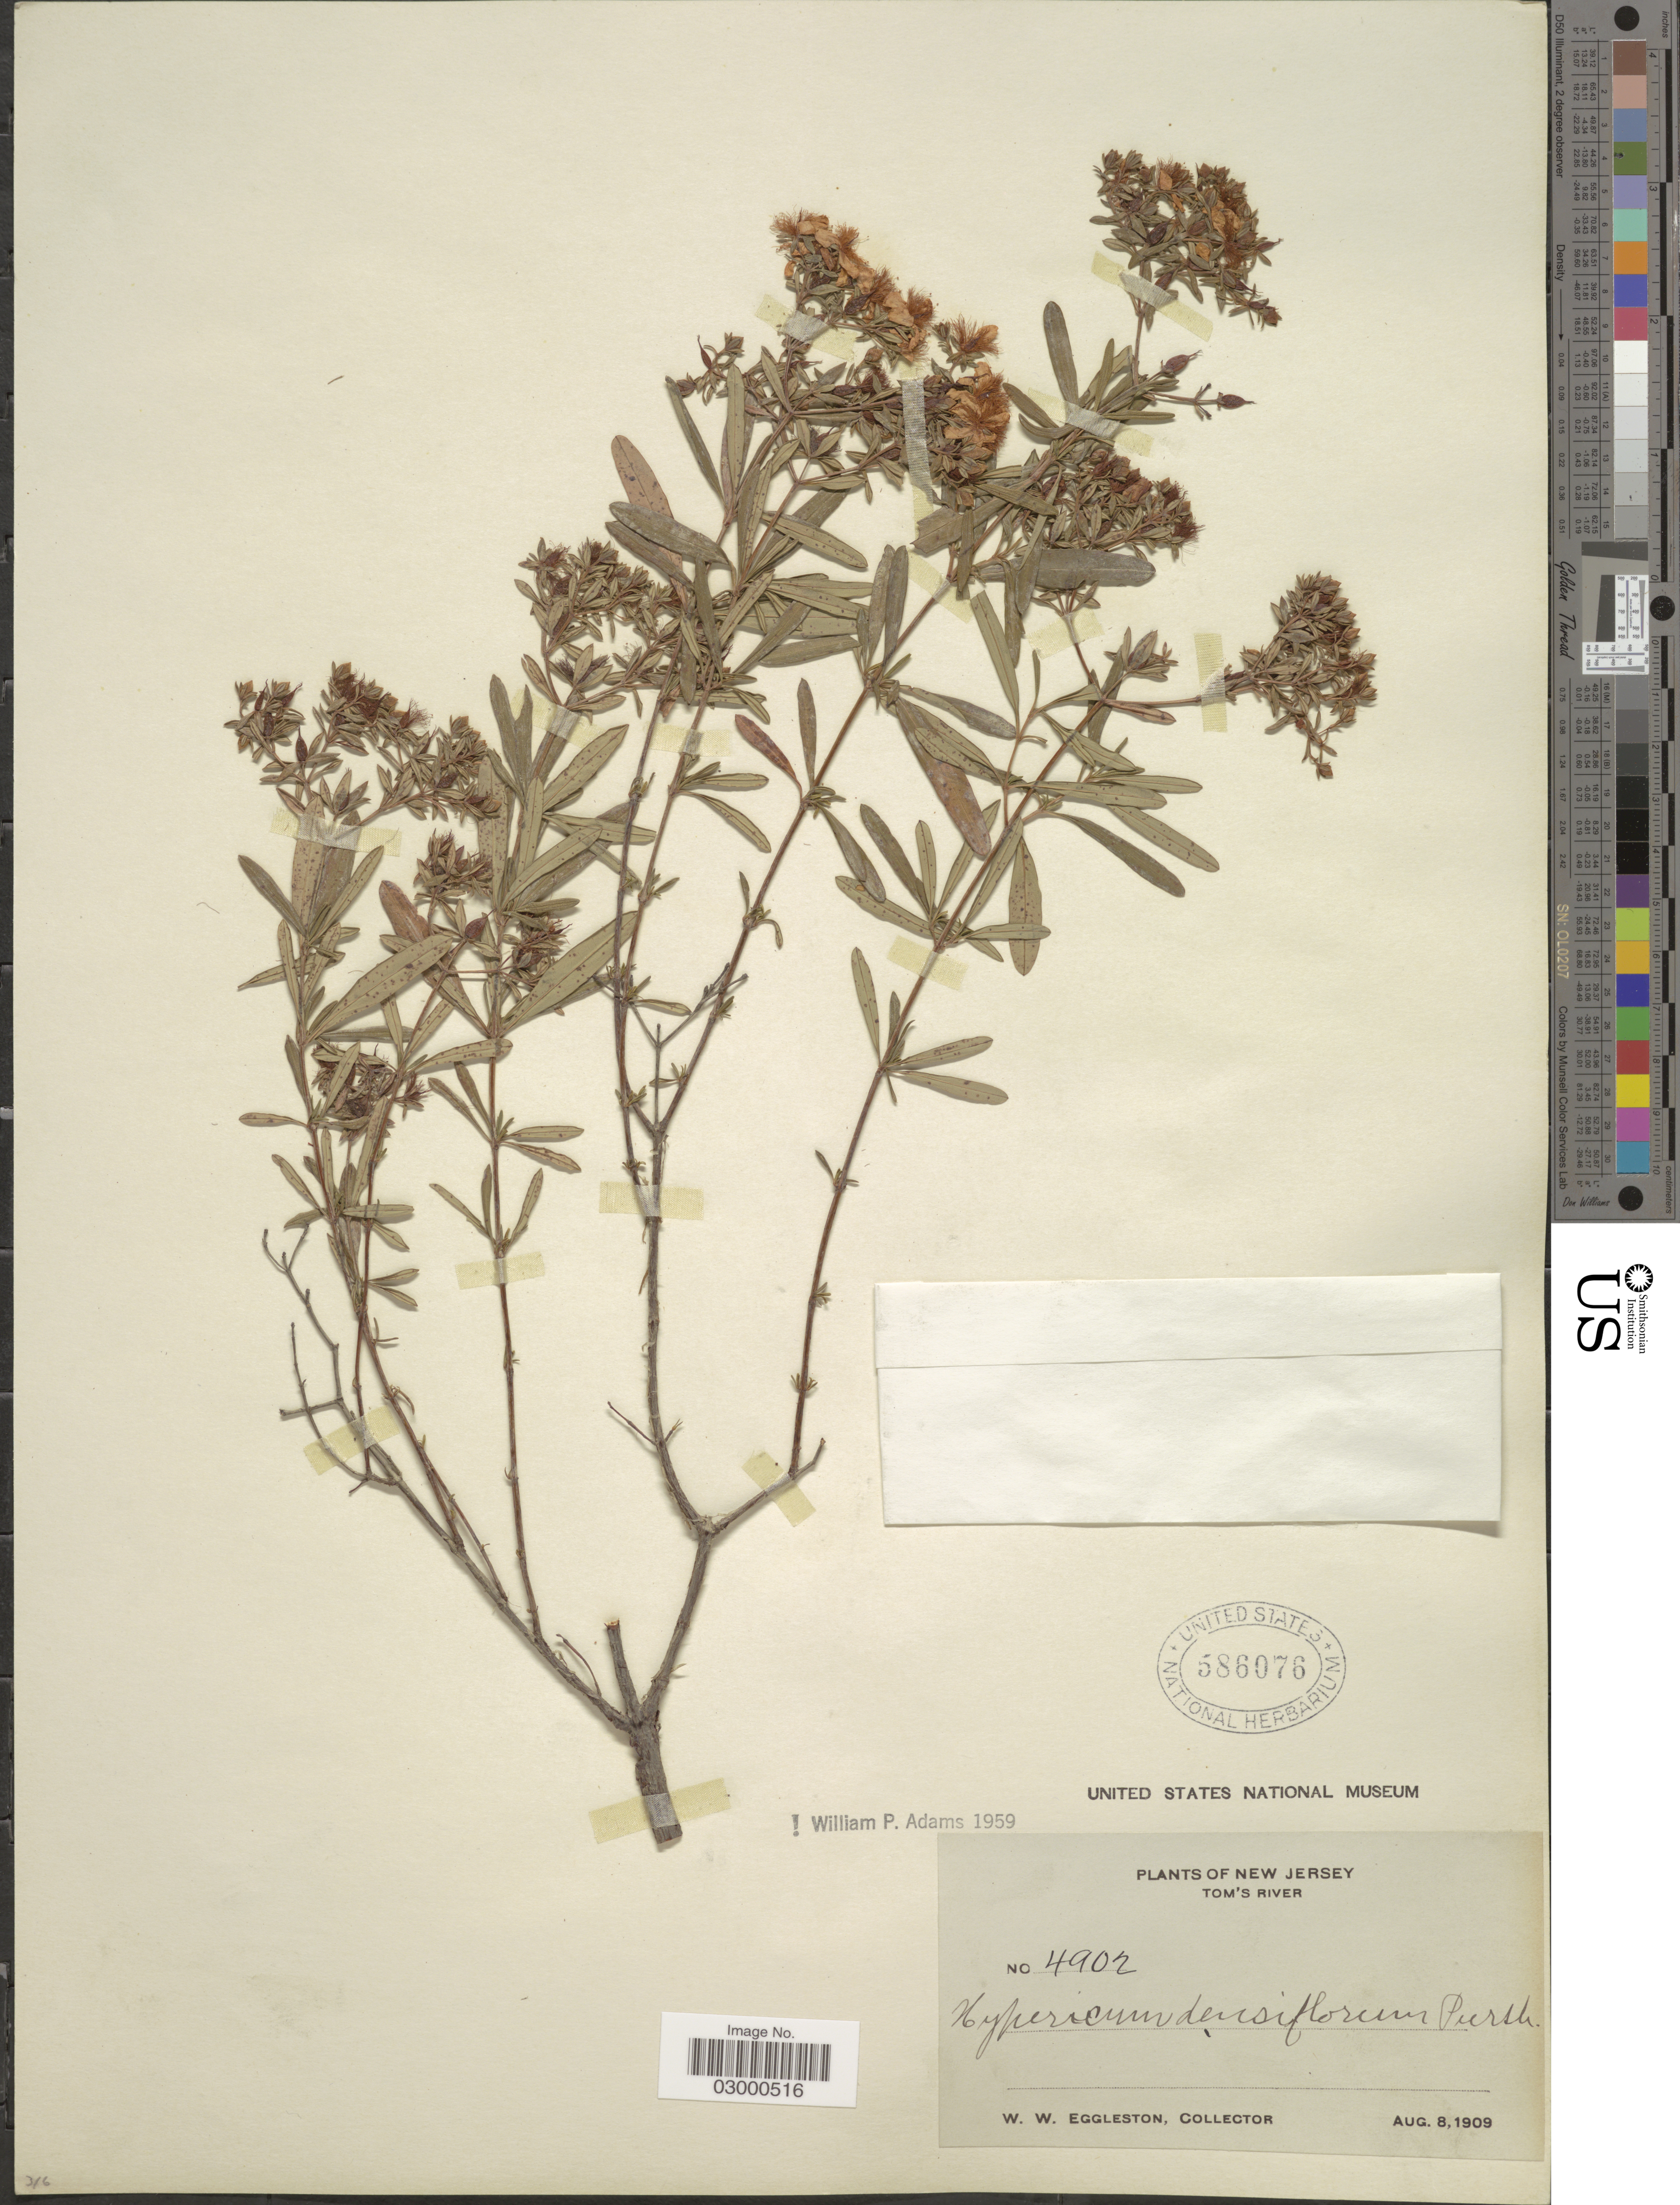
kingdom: Plantae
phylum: Tracheophyta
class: Magnoliopsida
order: Malpighiales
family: Hypericaceae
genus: Hypericum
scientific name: Hypericum densiflorum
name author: Pursh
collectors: W. W. Eggleston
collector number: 4902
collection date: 1909-08-08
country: United States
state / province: New Jersey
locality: Tom's River.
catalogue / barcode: US 586076